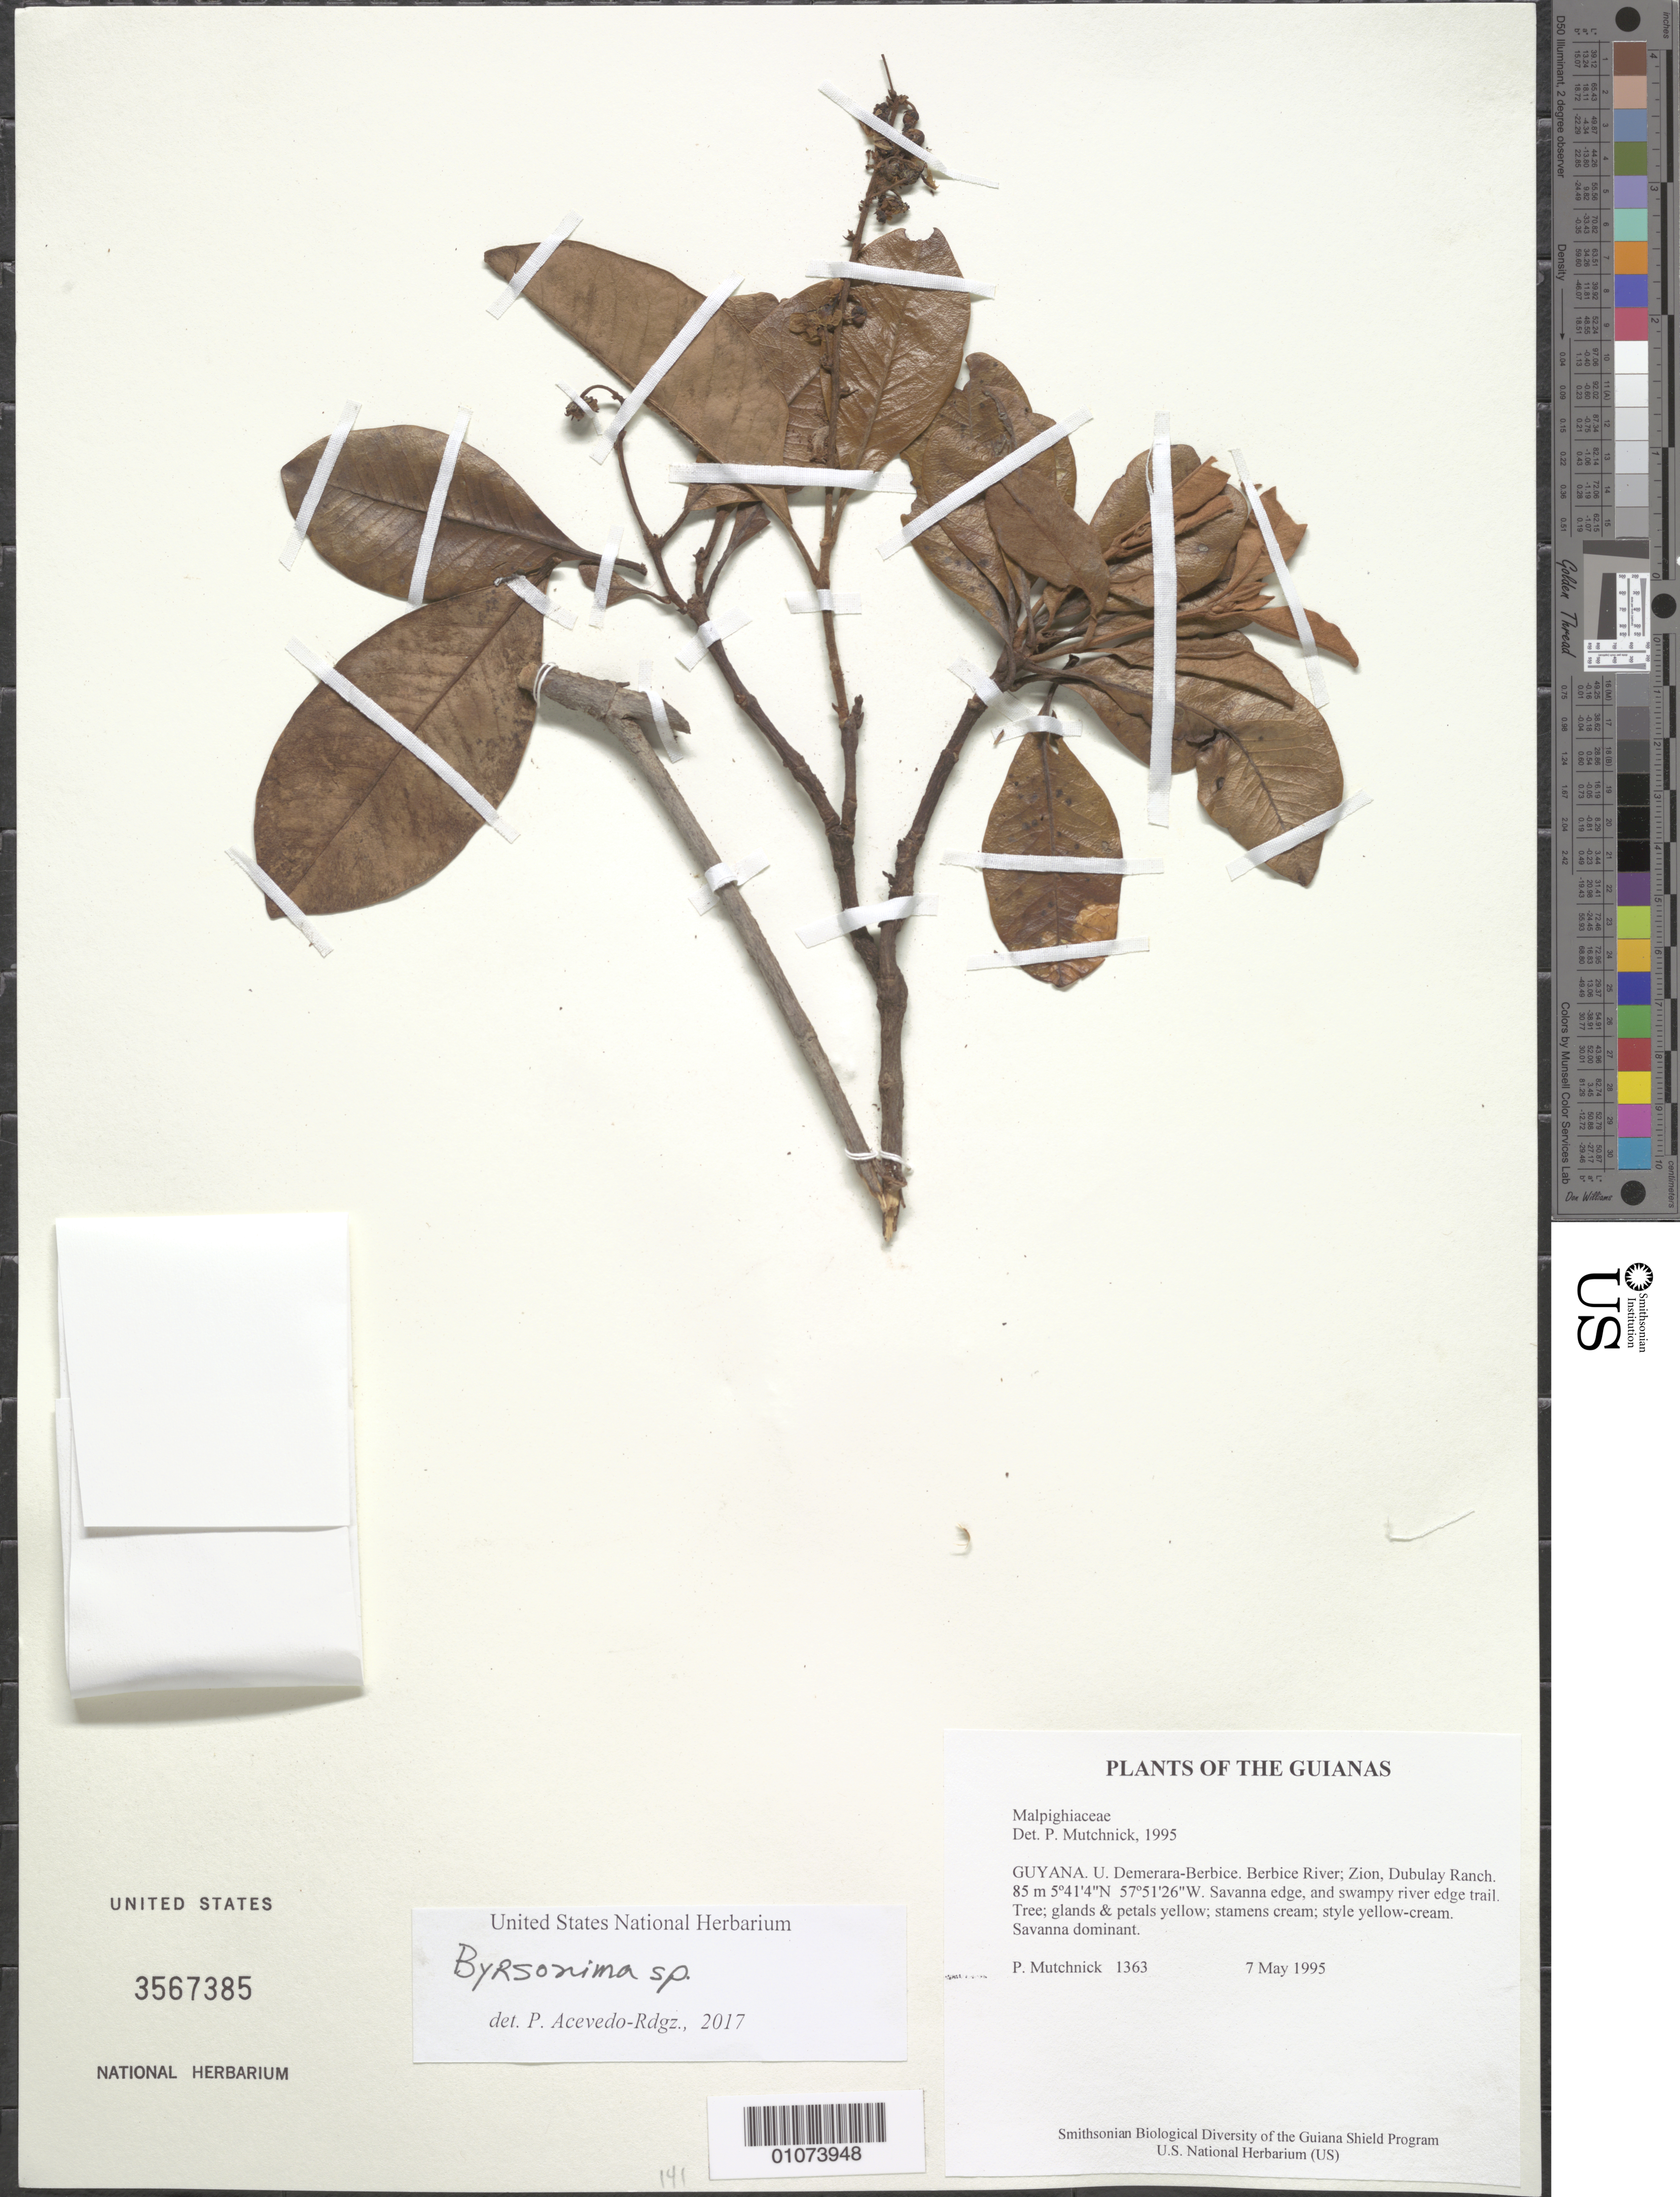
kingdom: Plantae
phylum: Tracheophyta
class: Magnoliopsida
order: Malpighiales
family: Malpighiaceae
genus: Byrsonima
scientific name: Byrsonima sp.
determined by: Acevedo-Rodríguez, P.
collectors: P. Mutchnick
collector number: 1363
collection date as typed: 7 May 1995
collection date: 1995-05-07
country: Guyana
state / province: U. Demerara-Berbice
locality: Berbice River; Zion, Dubulay Ranch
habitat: Savanna edge, and swampy river edge trail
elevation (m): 85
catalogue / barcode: US 3567385